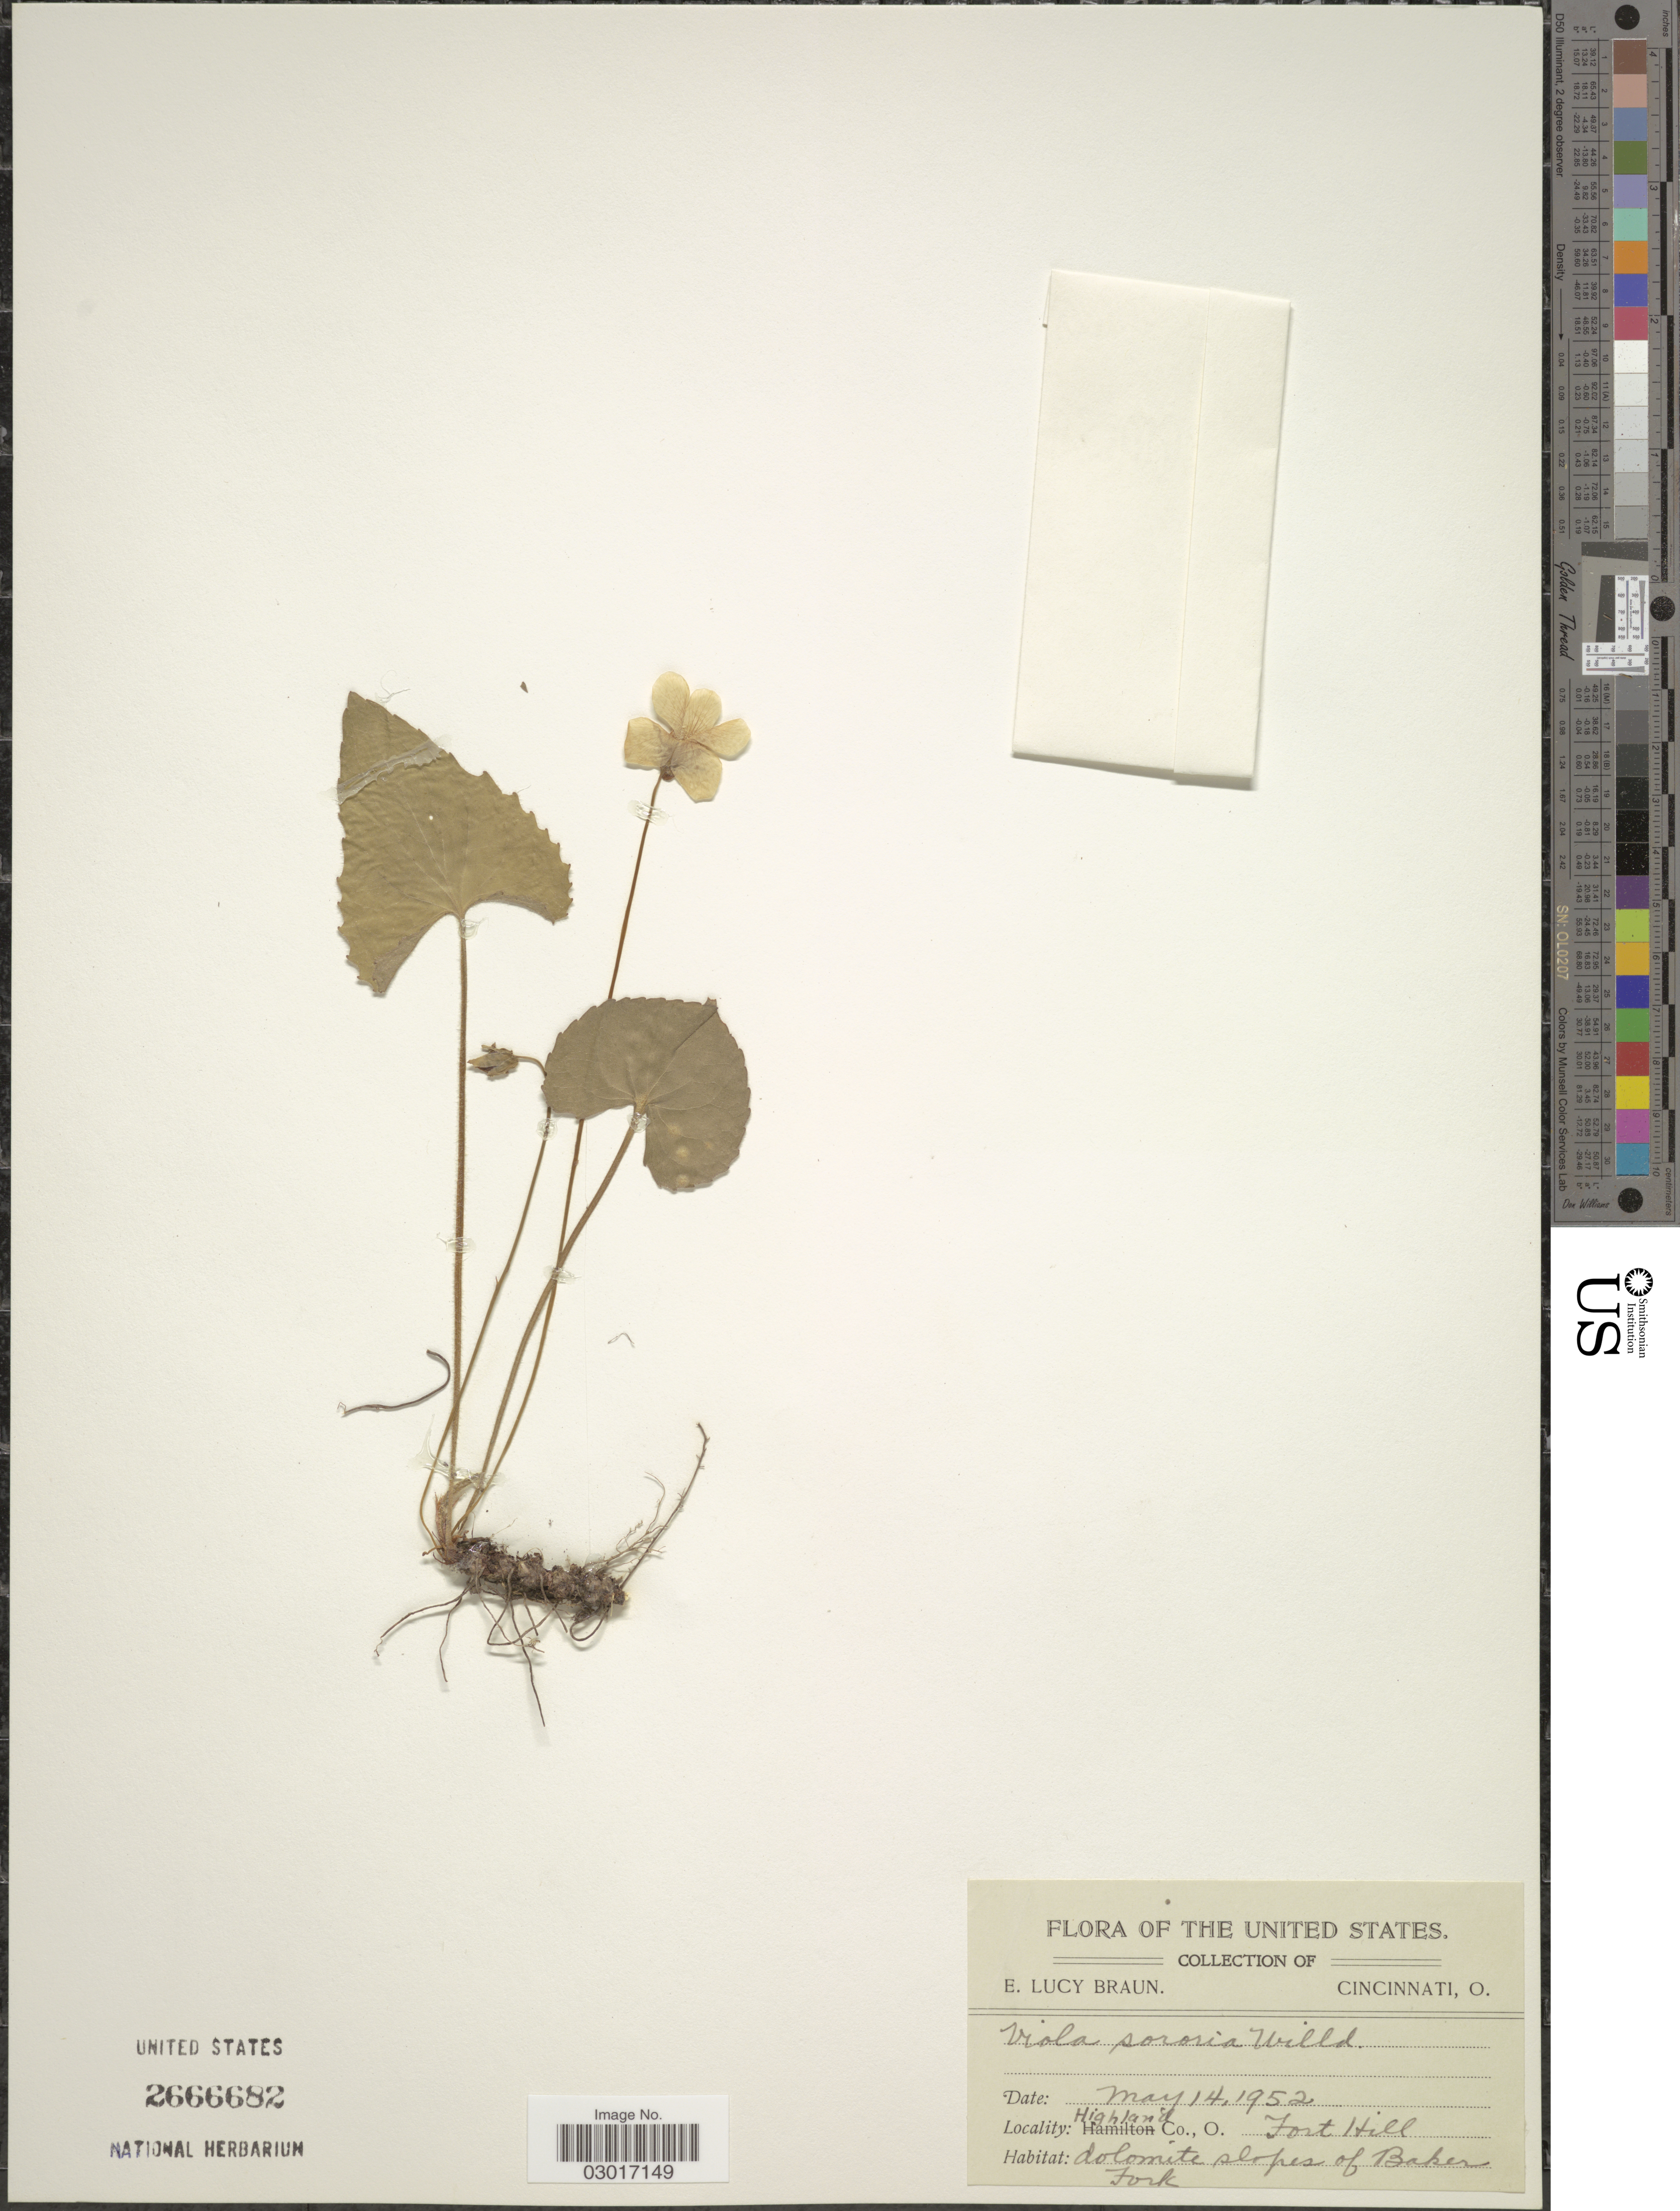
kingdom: Plantae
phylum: Tracheophyta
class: Magnoliopsida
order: Malpighiales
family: Violaceae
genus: Viola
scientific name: Viola sororia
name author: Willd.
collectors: E. L. Braun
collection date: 1952-05-14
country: United States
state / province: Ohio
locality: Highland Co., O. Fort Hill. Dolomite slopes of Baker Fork.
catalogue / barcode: US 2666682